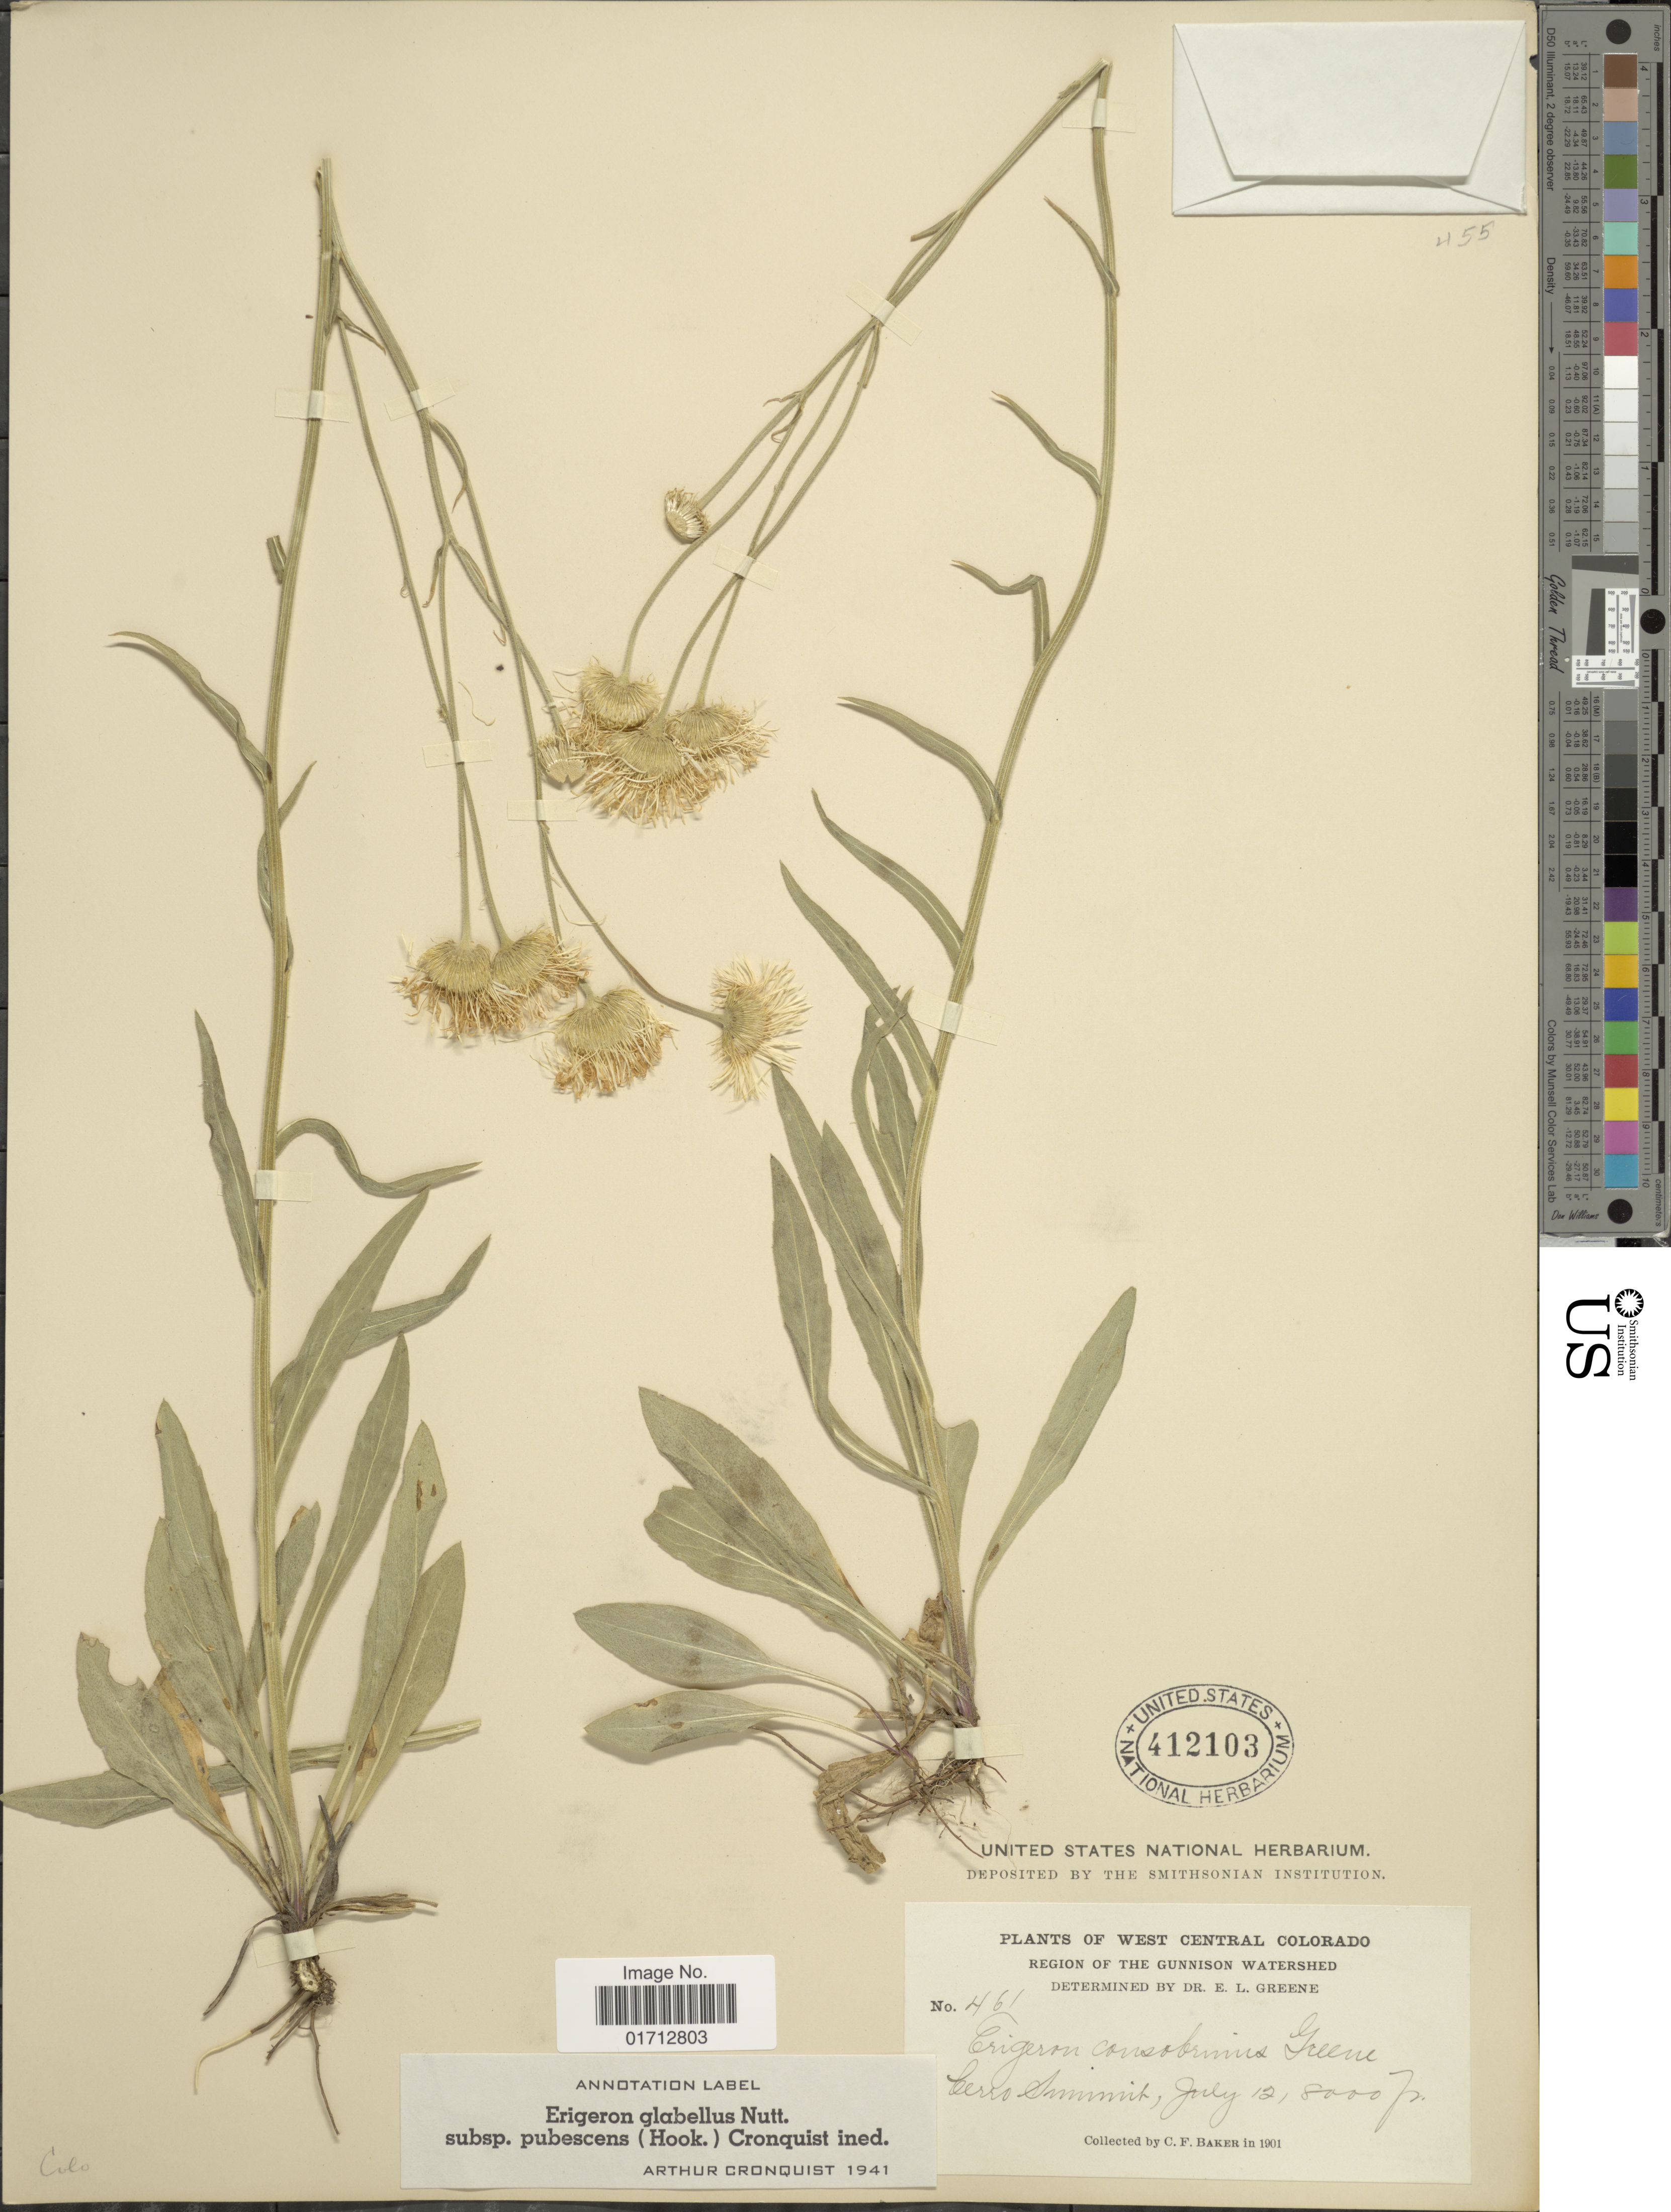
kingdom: Plantae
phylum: Tracheophyta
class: Magnoliopsida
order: Asterales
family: Asteraceae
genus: Erigeron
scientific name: Erigeron glabellus subsp. pubescens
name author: (Hook.) Cronq.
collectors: C. F. Baker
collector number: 461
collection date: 1901-07-12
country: United States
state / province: Colorado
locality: West Central Colorado, Region of the Gunnison Watershed.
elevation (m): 2438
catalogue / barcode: US 412103